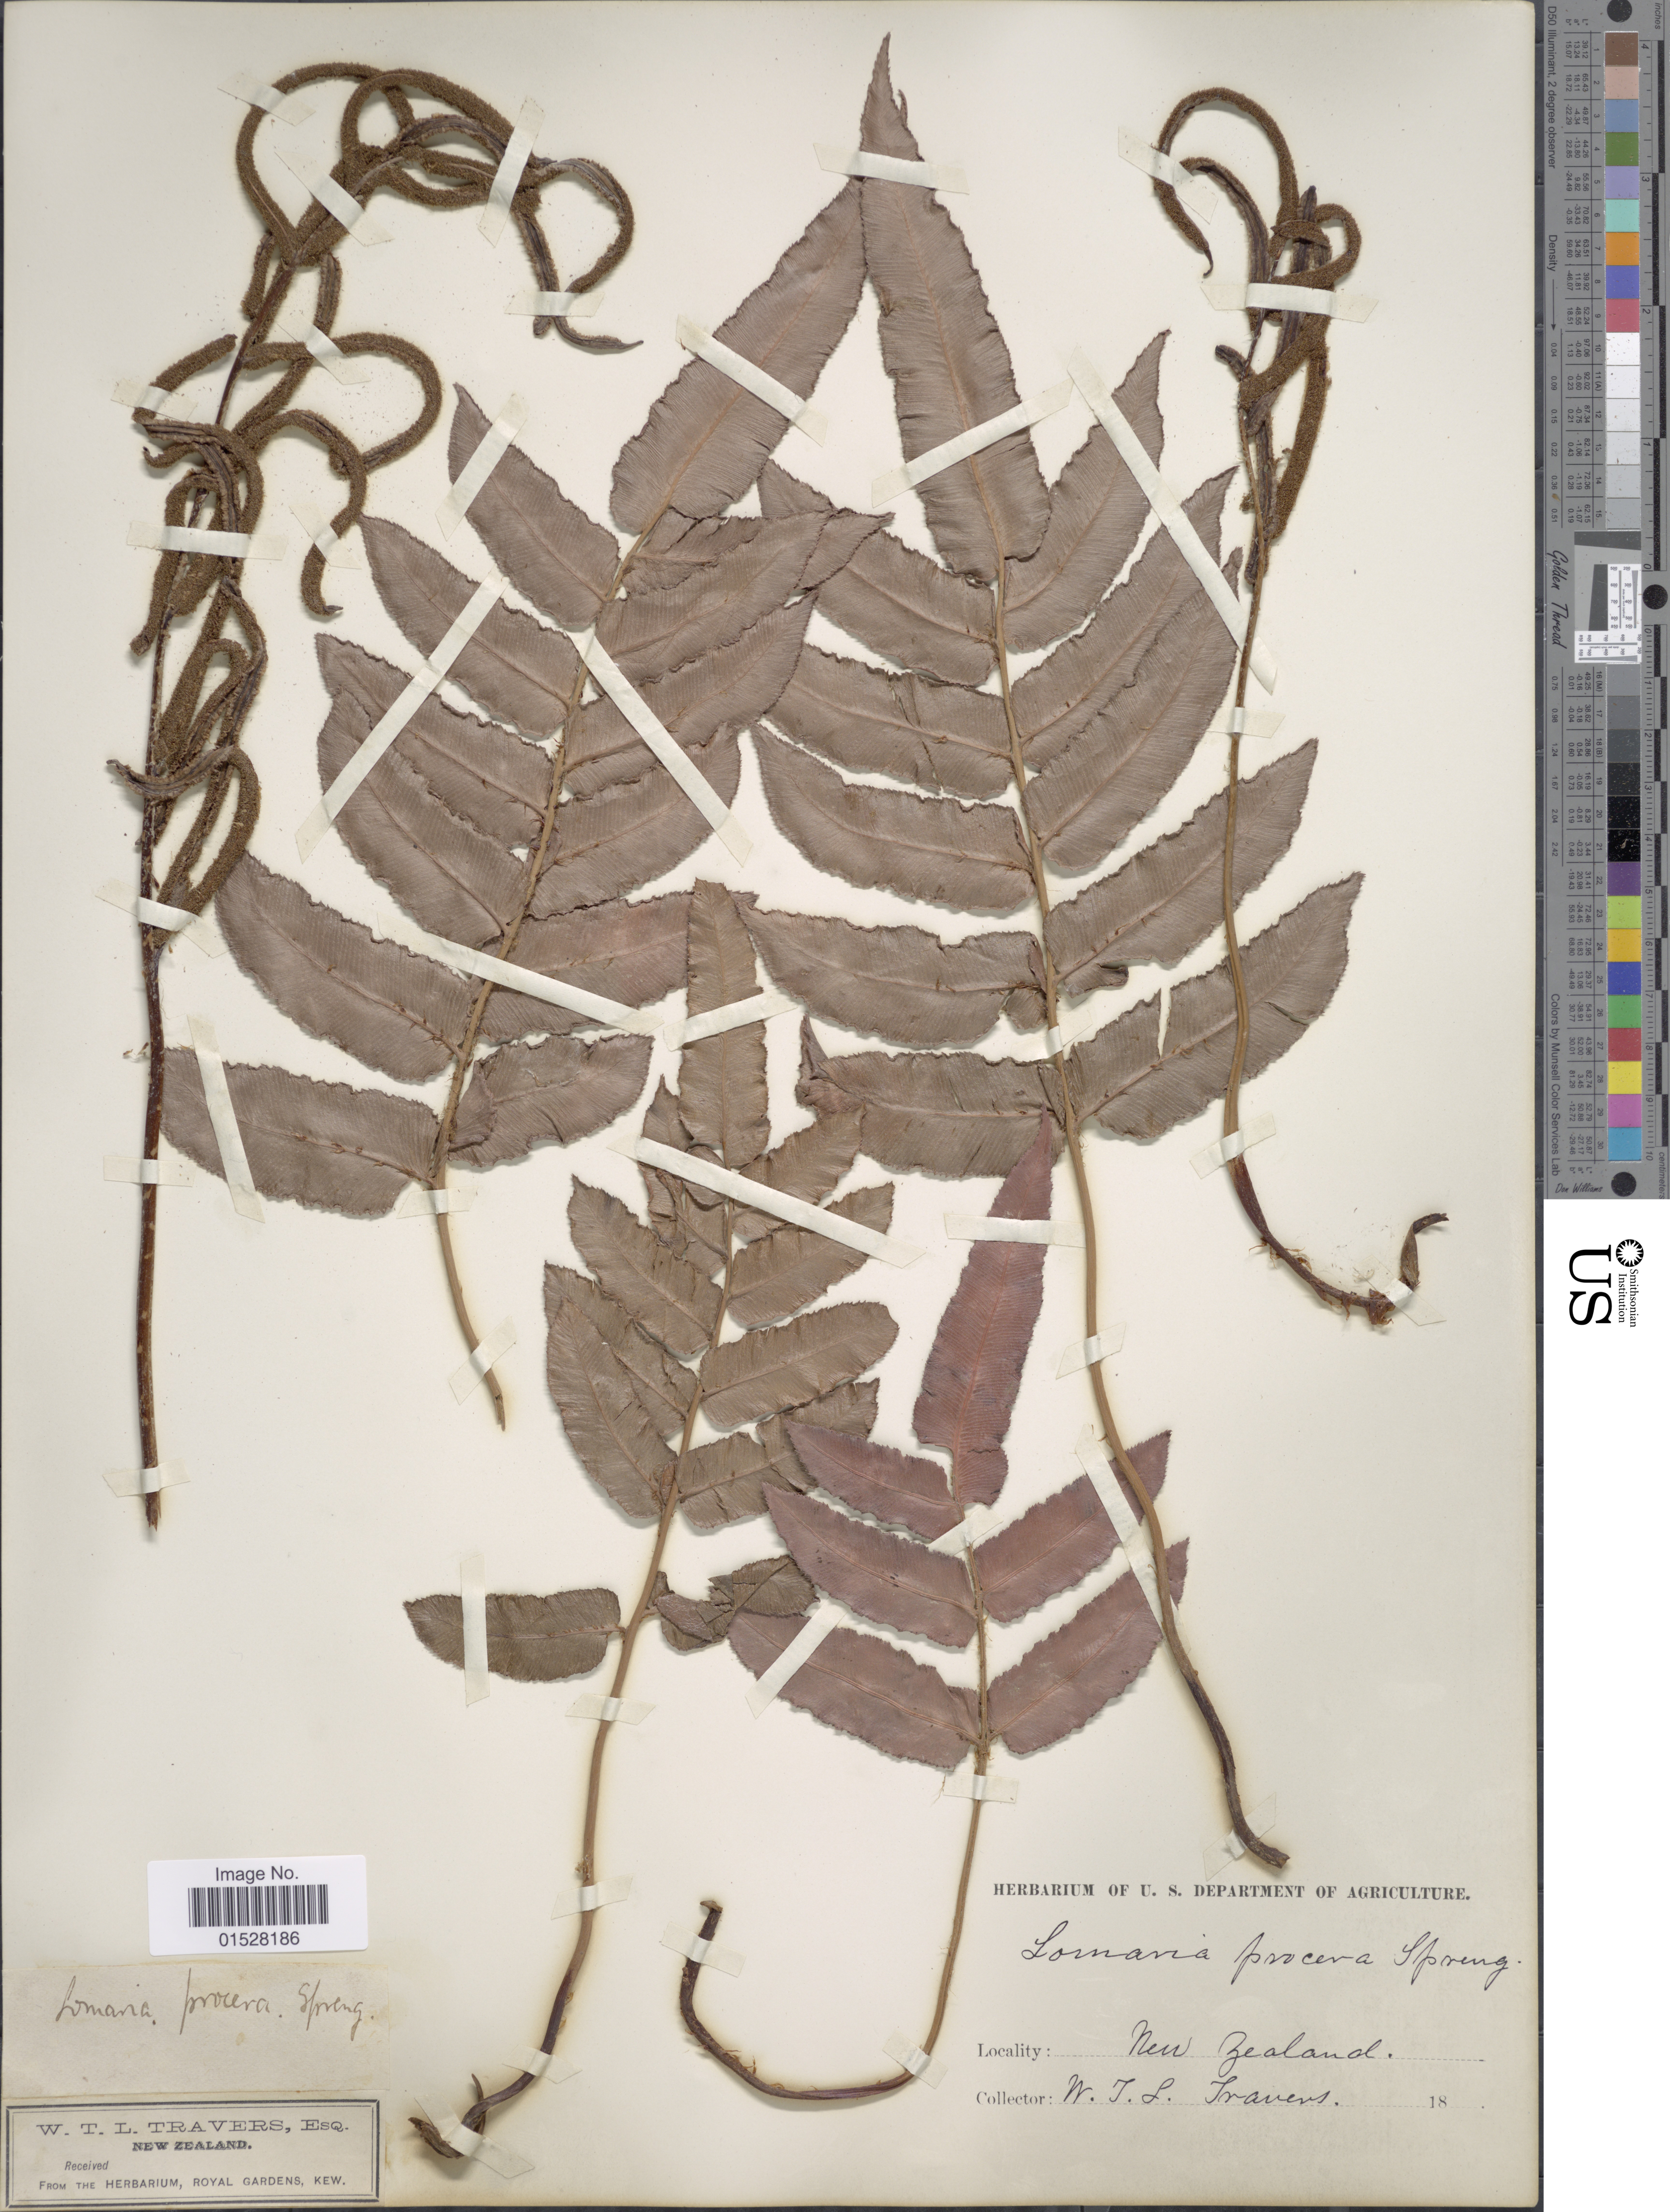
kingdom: Plantae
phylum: Tracheophyta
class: Polypodiopsida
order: Polypodiales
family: Blechnaceae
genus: Blechnum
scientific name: Blechnum procerum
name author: (F. Först.) Sw.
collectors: W. Travers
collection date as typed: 18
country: New Zealand